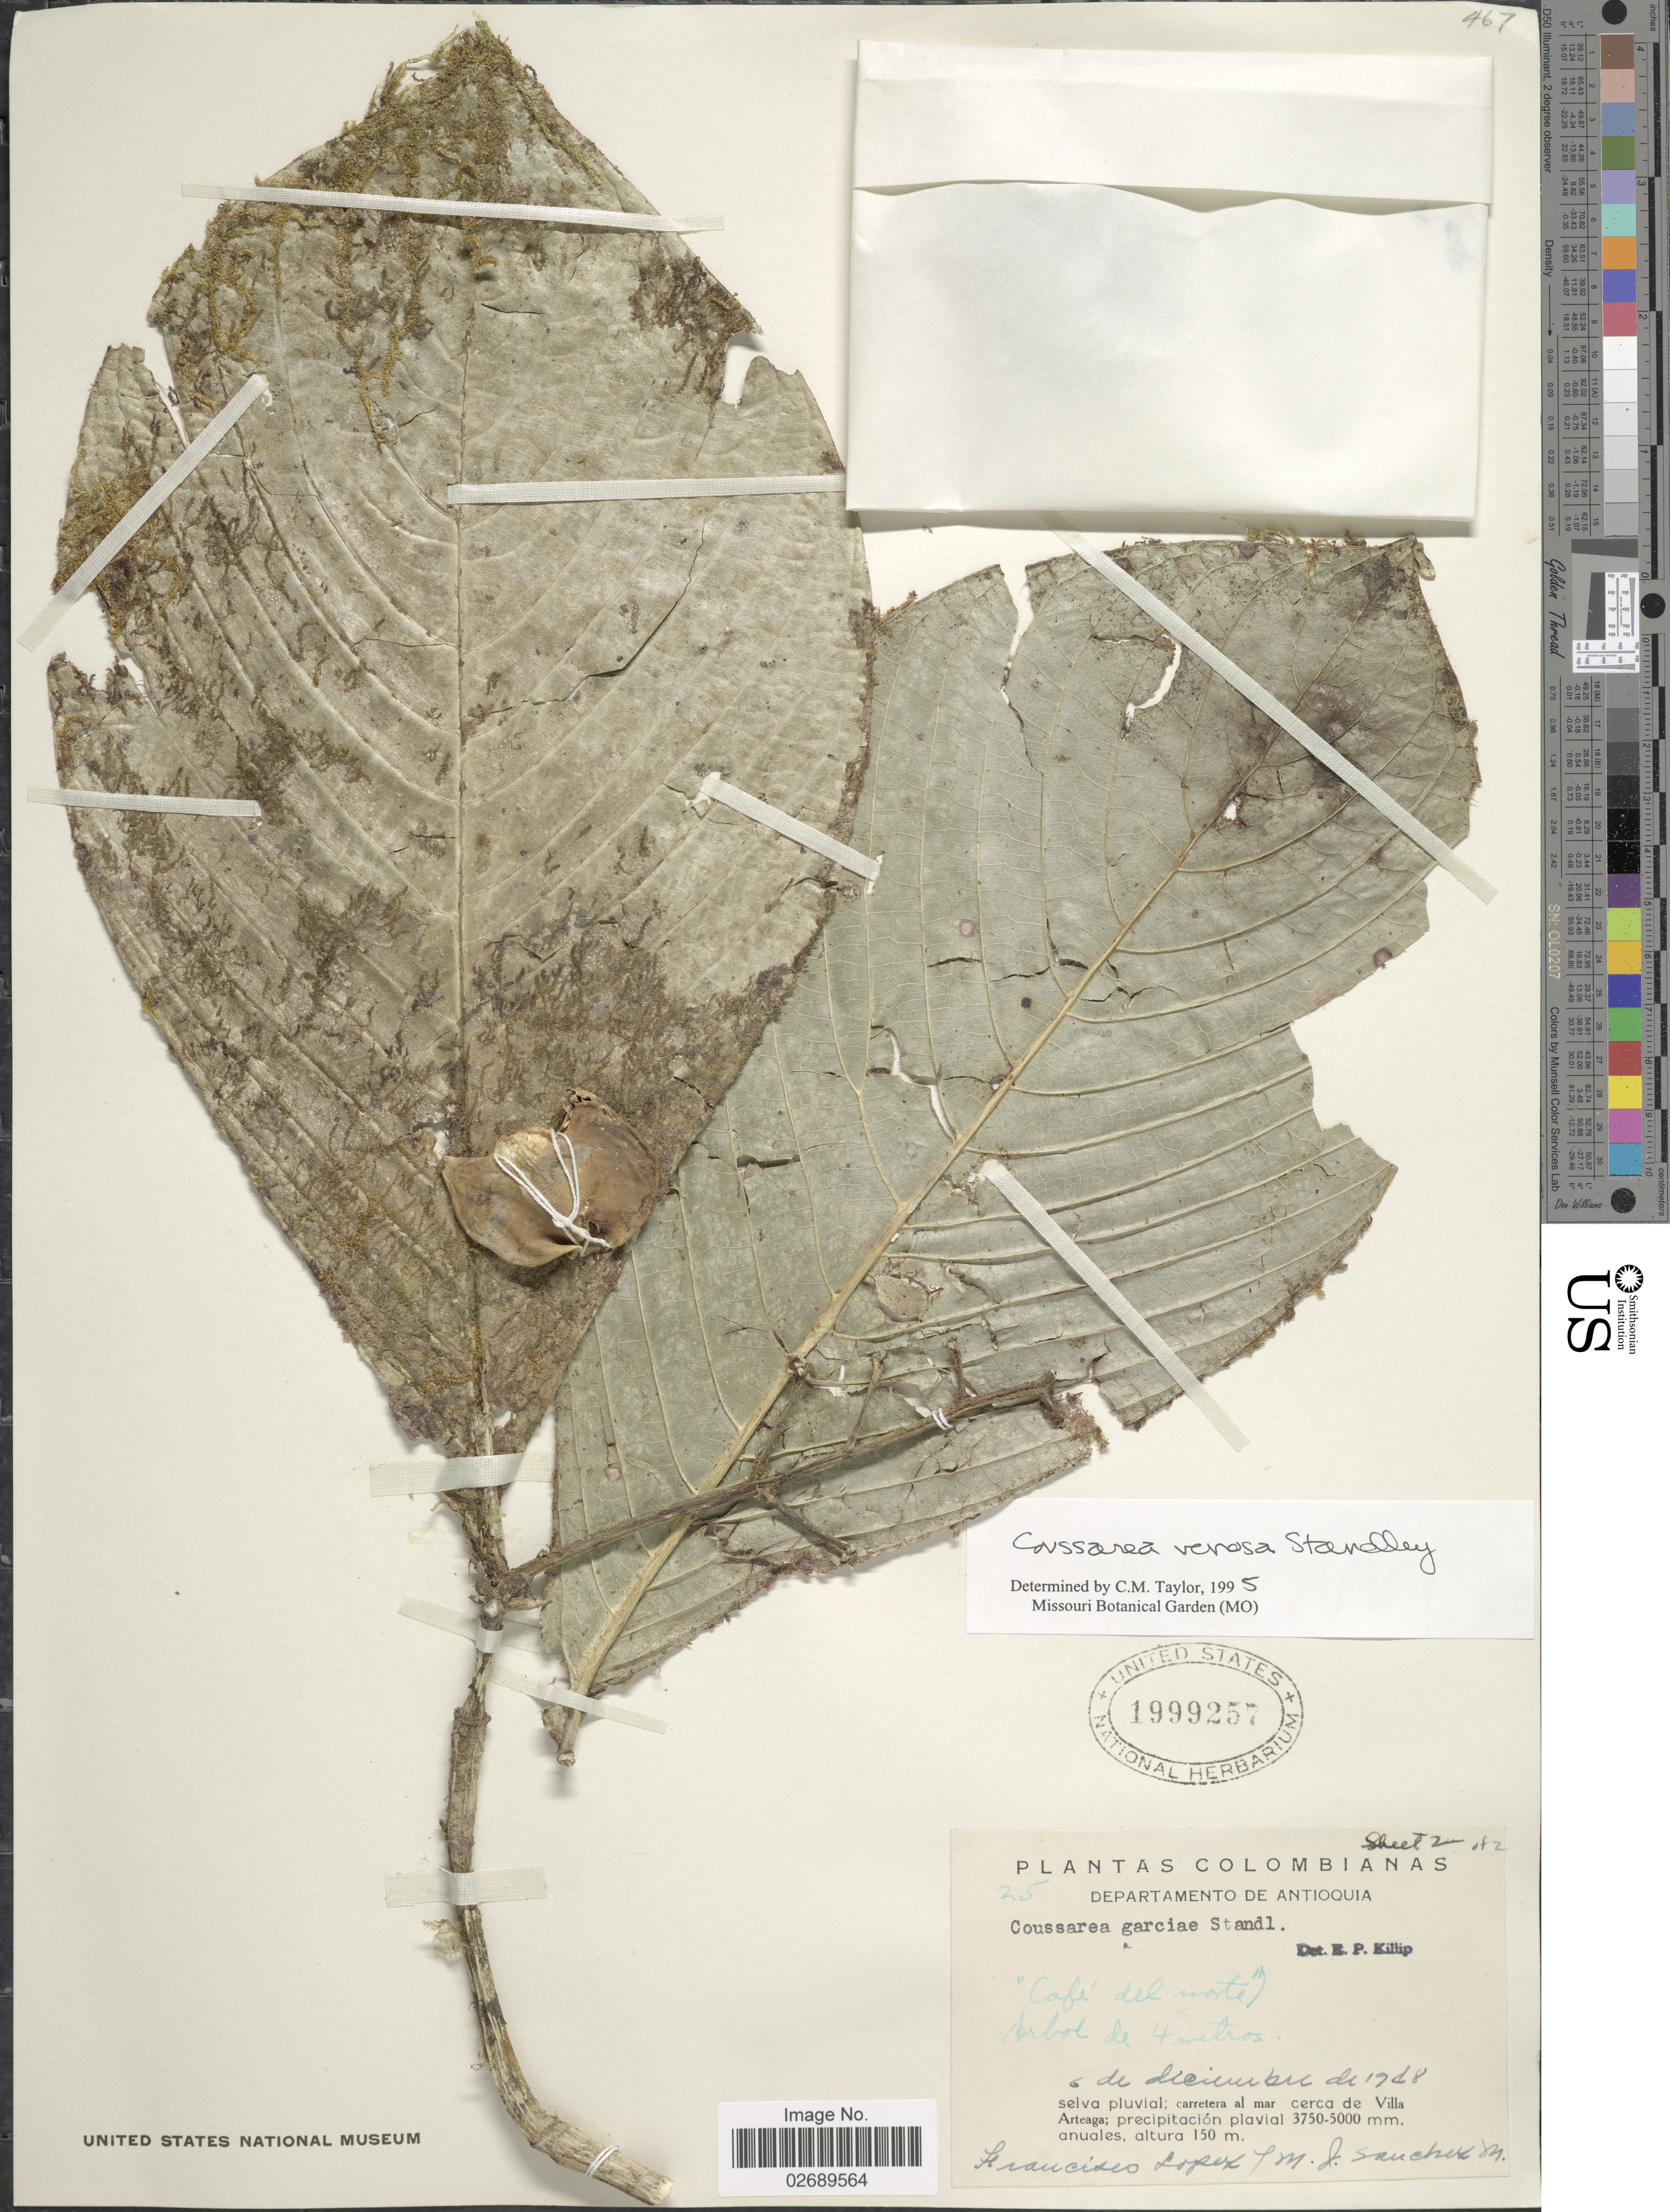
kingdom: Plantae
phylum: Tracheophyta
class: Magnoliopsida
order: Gentianales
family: Rubiaceae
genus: Coussarea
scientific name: Coussarea venosa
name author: Standl.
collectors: F. Lopéz & M. Sanchez M.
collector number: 25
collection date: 1918-12-06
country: Colombia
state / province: Antioquia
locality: Departamento de Antioquia. Carretera al mar cerca de Villa Arteaga.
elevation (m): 150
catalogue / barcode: US 1999257